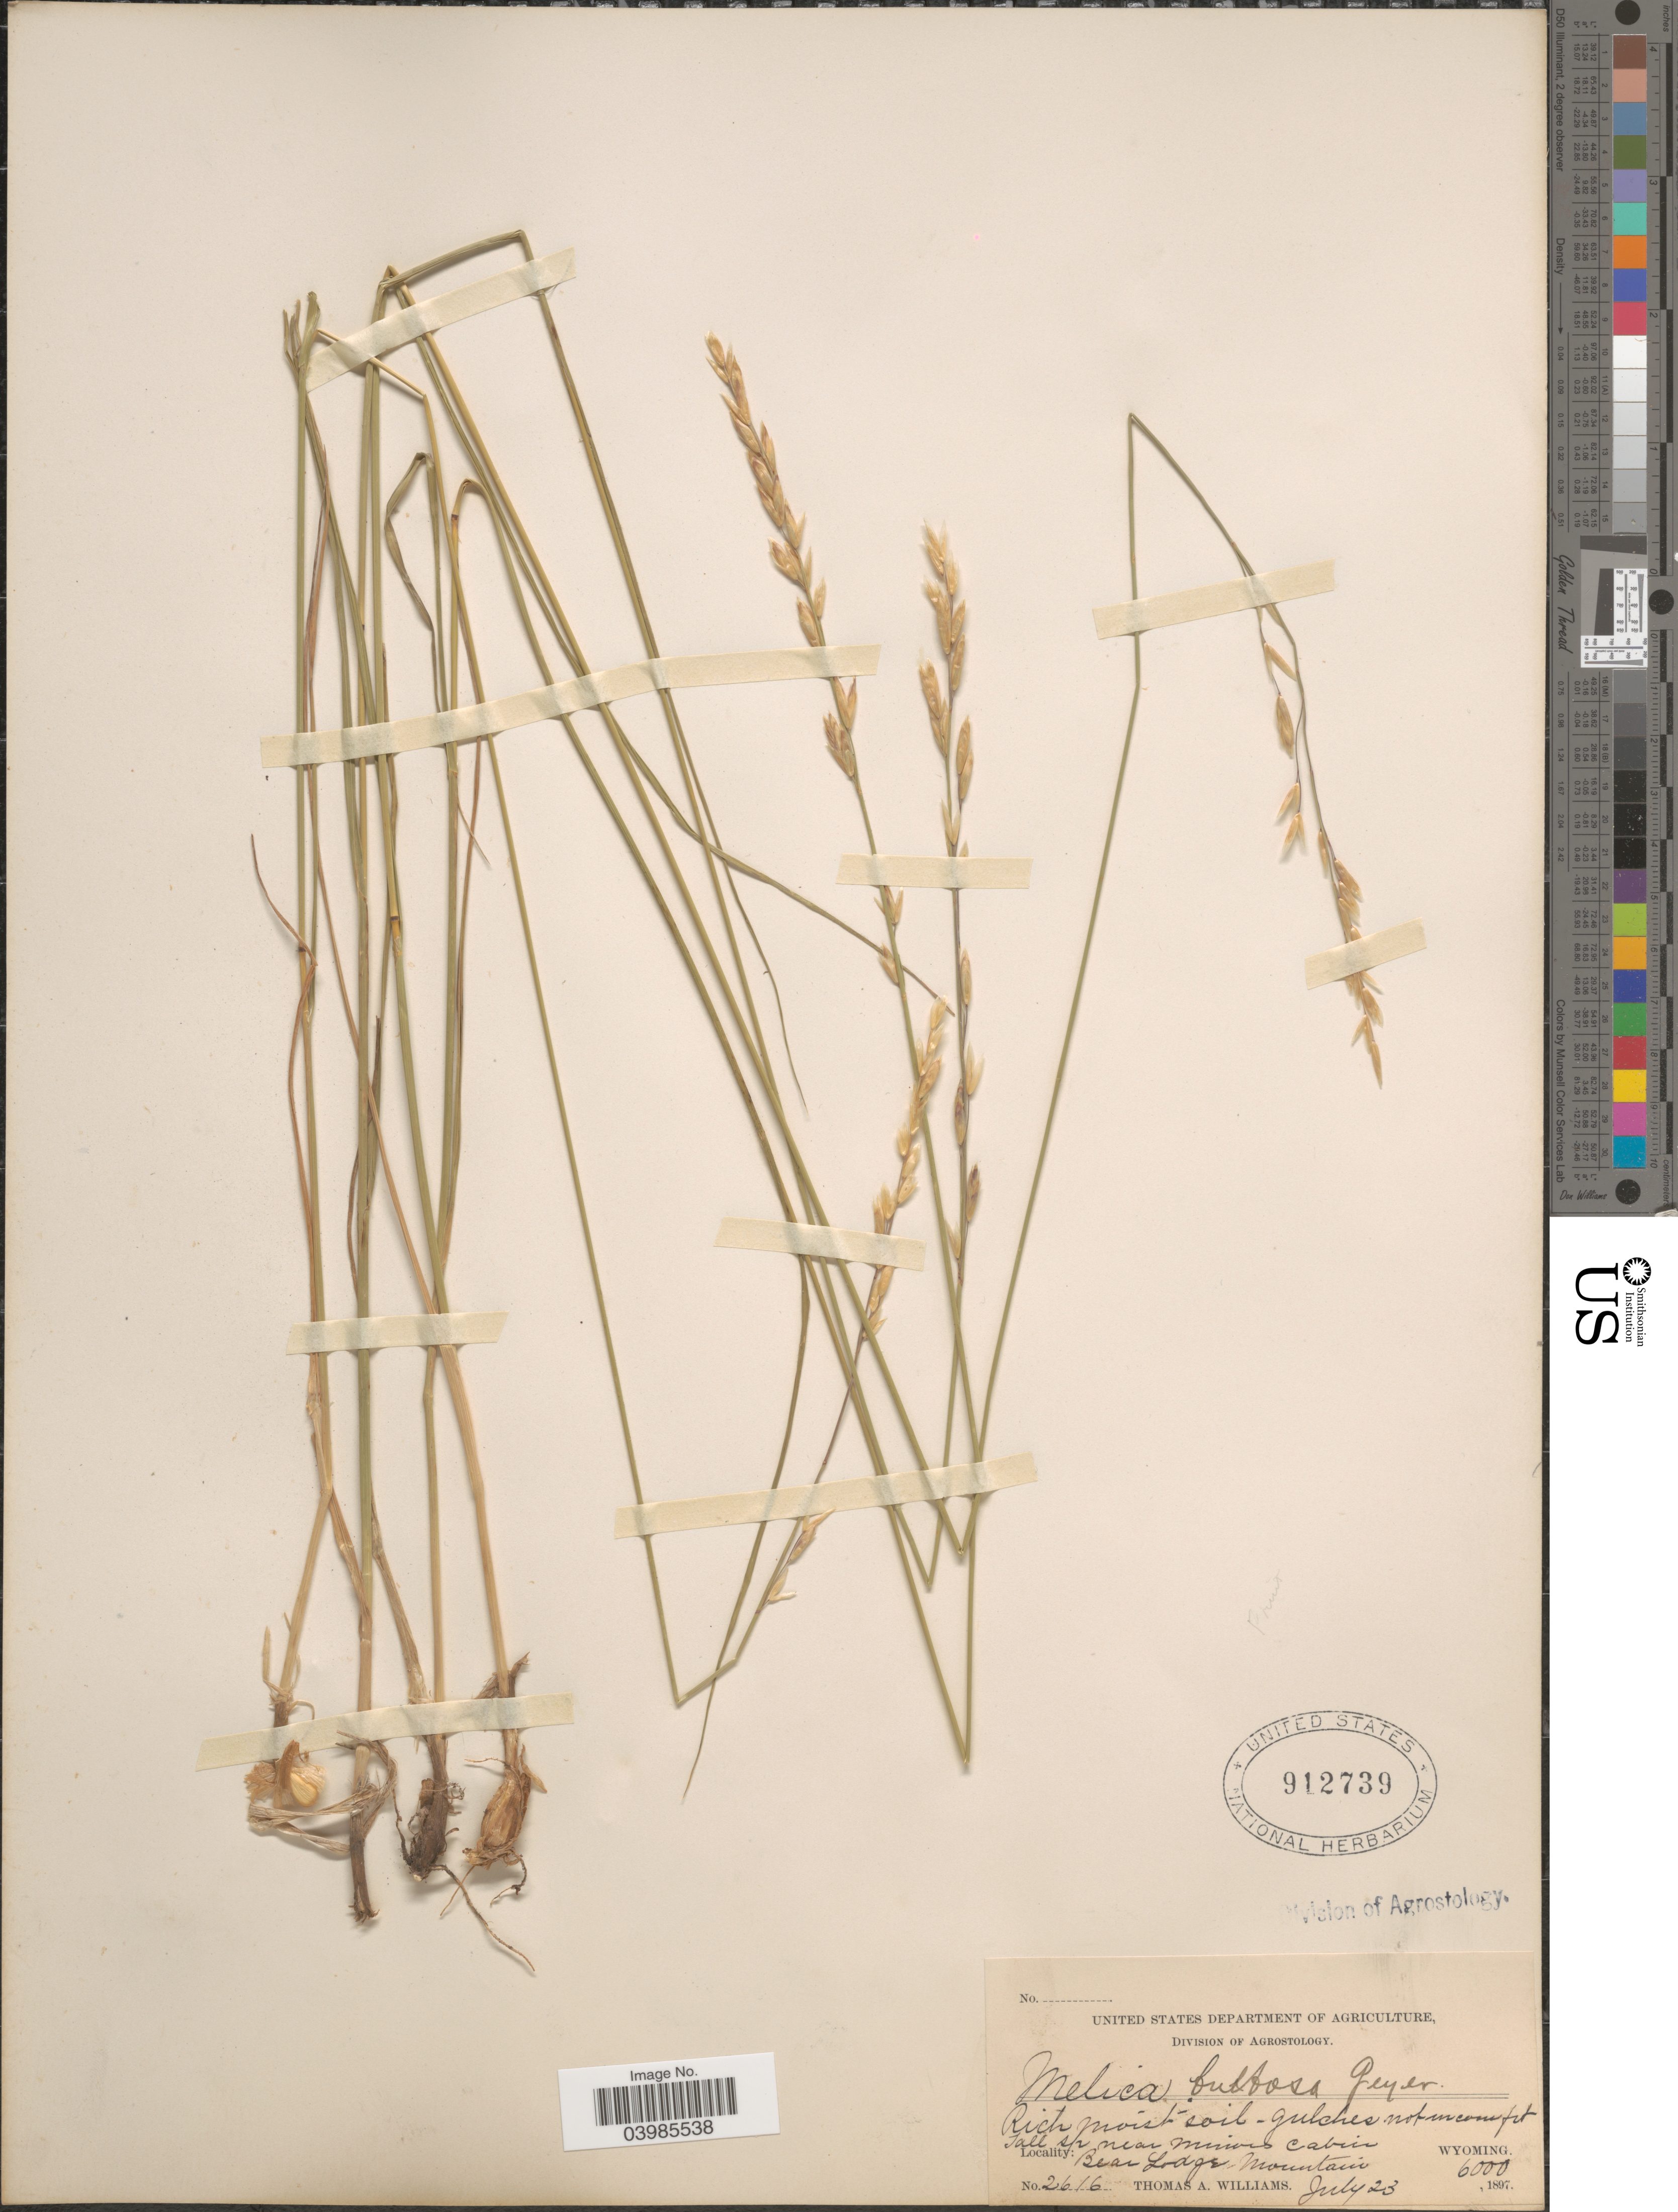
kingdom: Plantae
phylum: Tracheophyta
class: Liliopsida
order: Poales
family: Poaceae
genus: Melica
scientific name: Melica bulbosa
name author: Geyer ex Porter & J.M. Coult.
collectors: T. A. Williams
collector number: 2616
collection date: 1897-07-23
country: United States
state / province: Wyoming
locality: Near Miners Cabin. Bear Lodge Mountain.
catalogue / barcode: US 912739